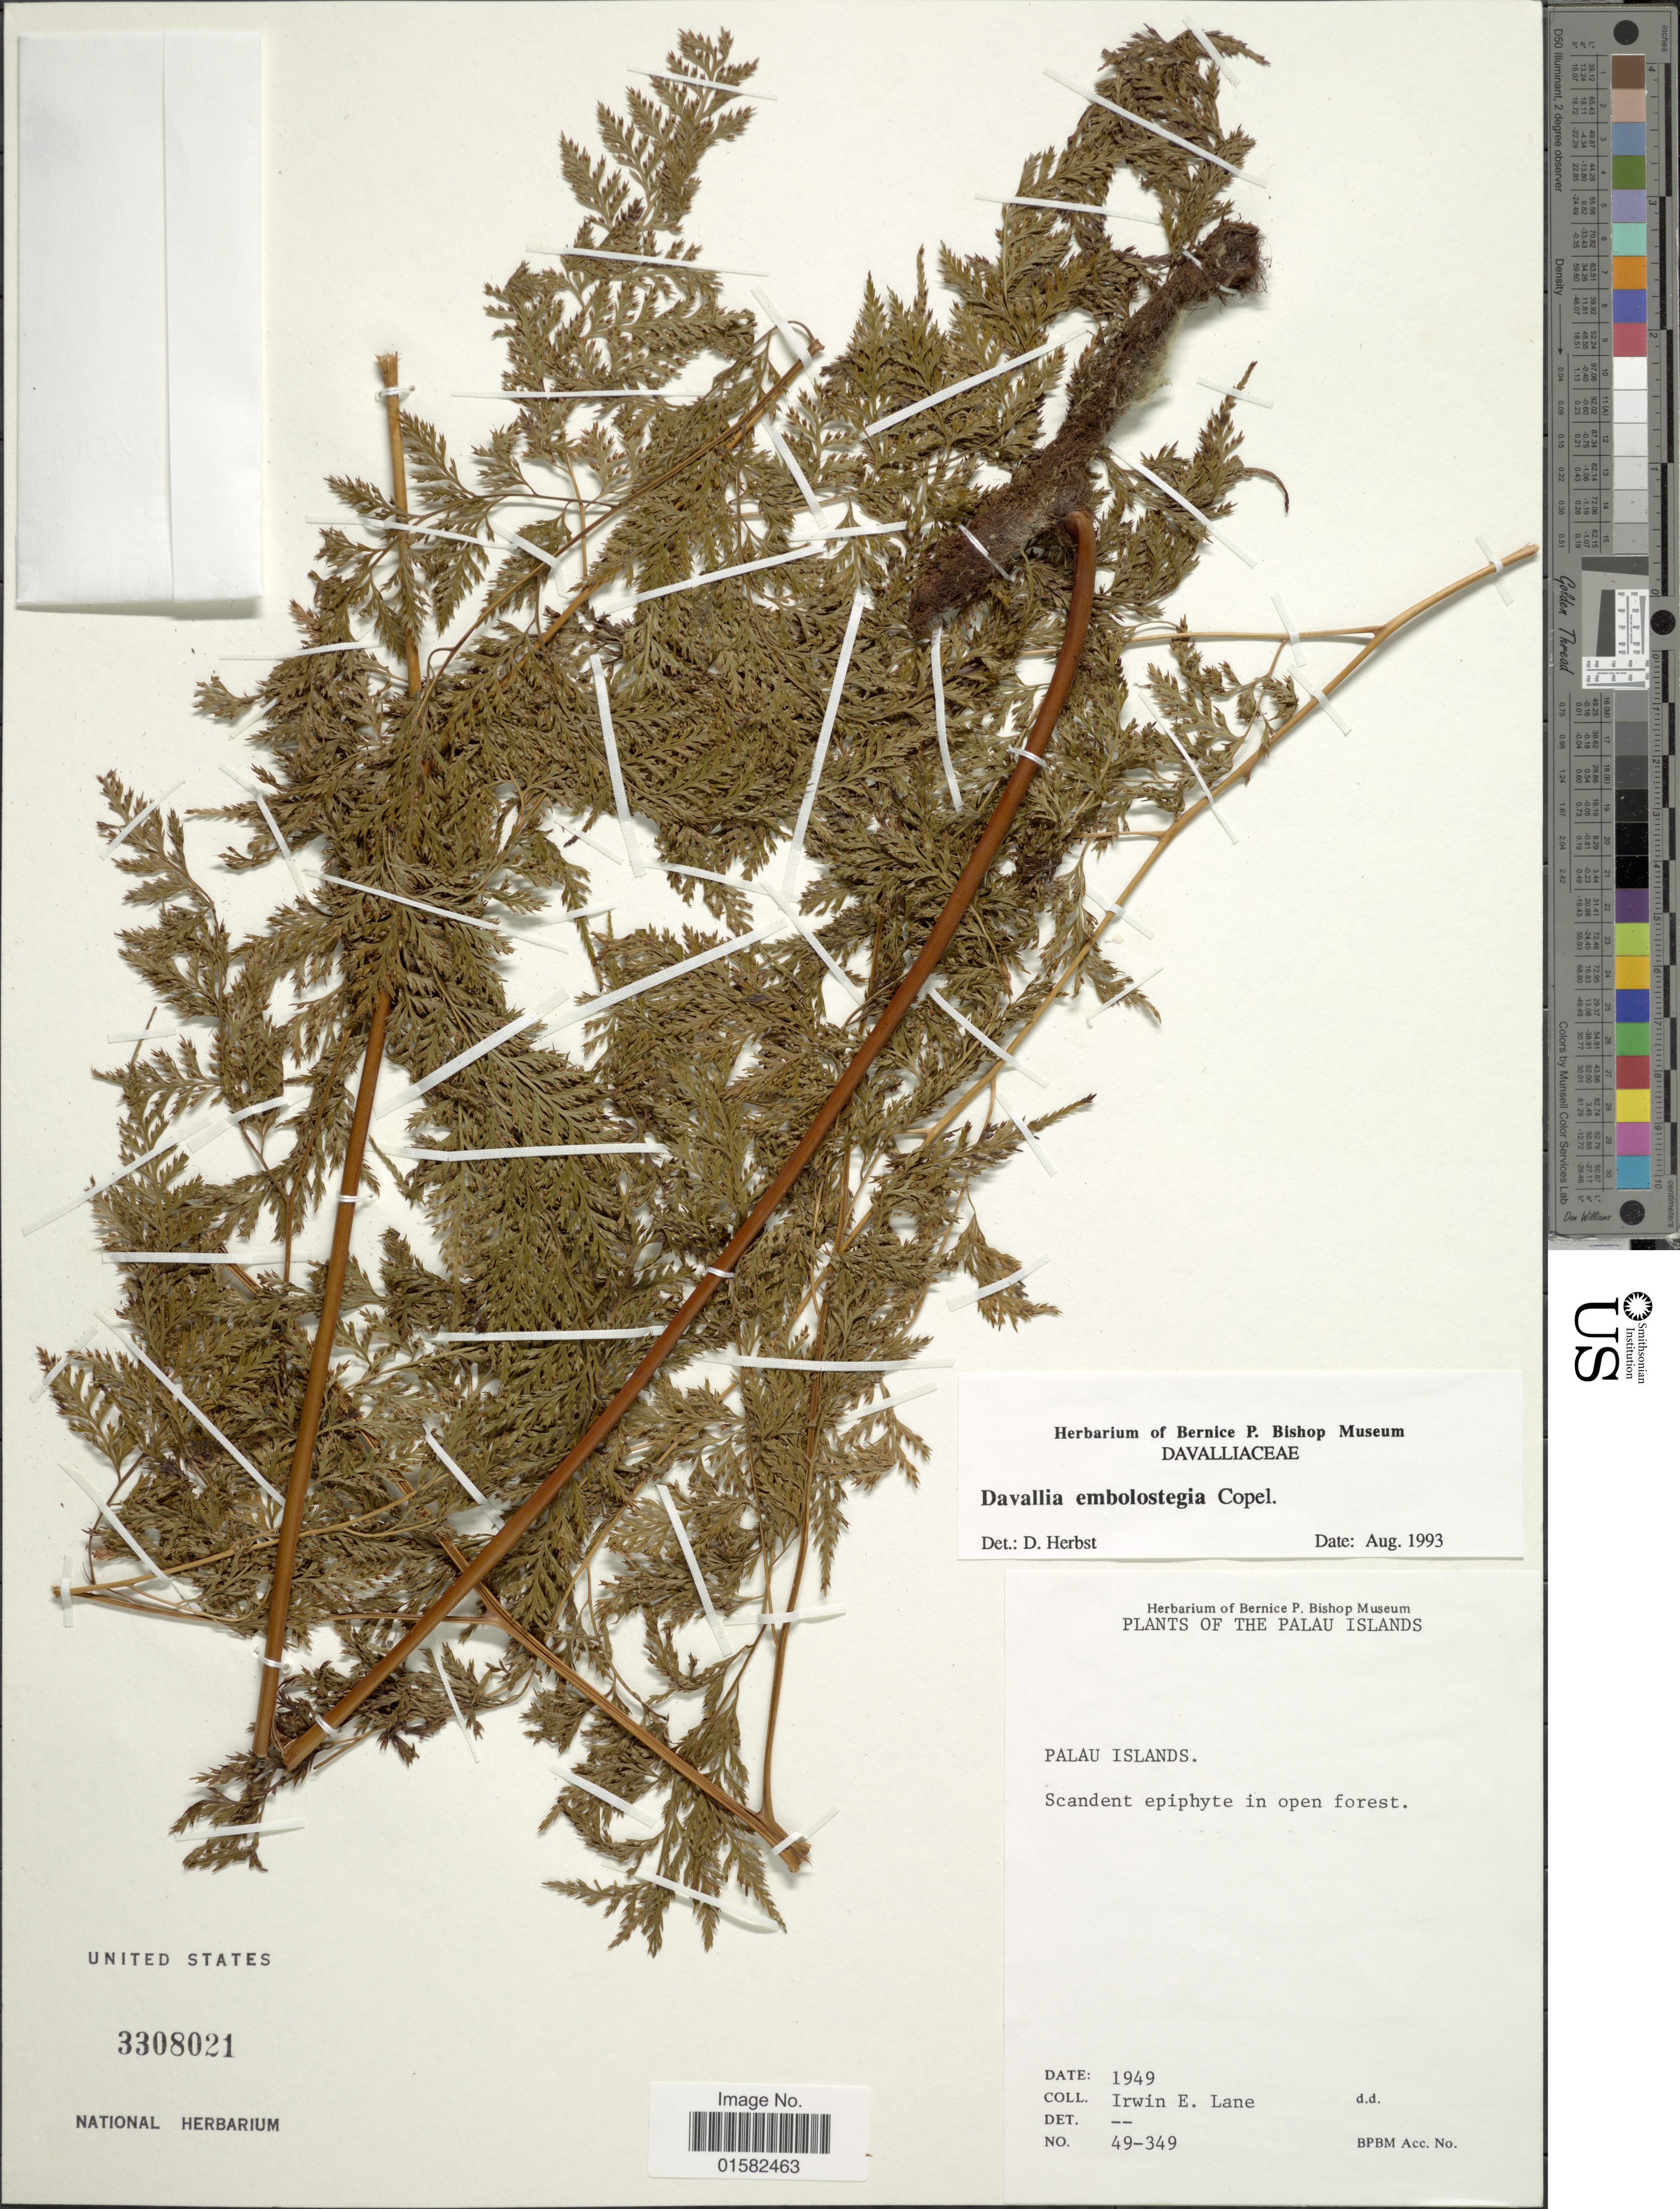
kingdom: Plantae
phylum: Tracheophyta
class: Polypodiopsida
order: Polypodiales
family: Davalliaceae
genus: Wibelia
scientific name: Wibelia embolostegia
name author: (Colla) M. Kato & Tsutsumi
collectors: I. Lane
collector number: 49-349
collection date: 1949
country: Palau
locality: Palau islands, Scandent Epiphyte in open forest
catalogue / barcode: US 3308021